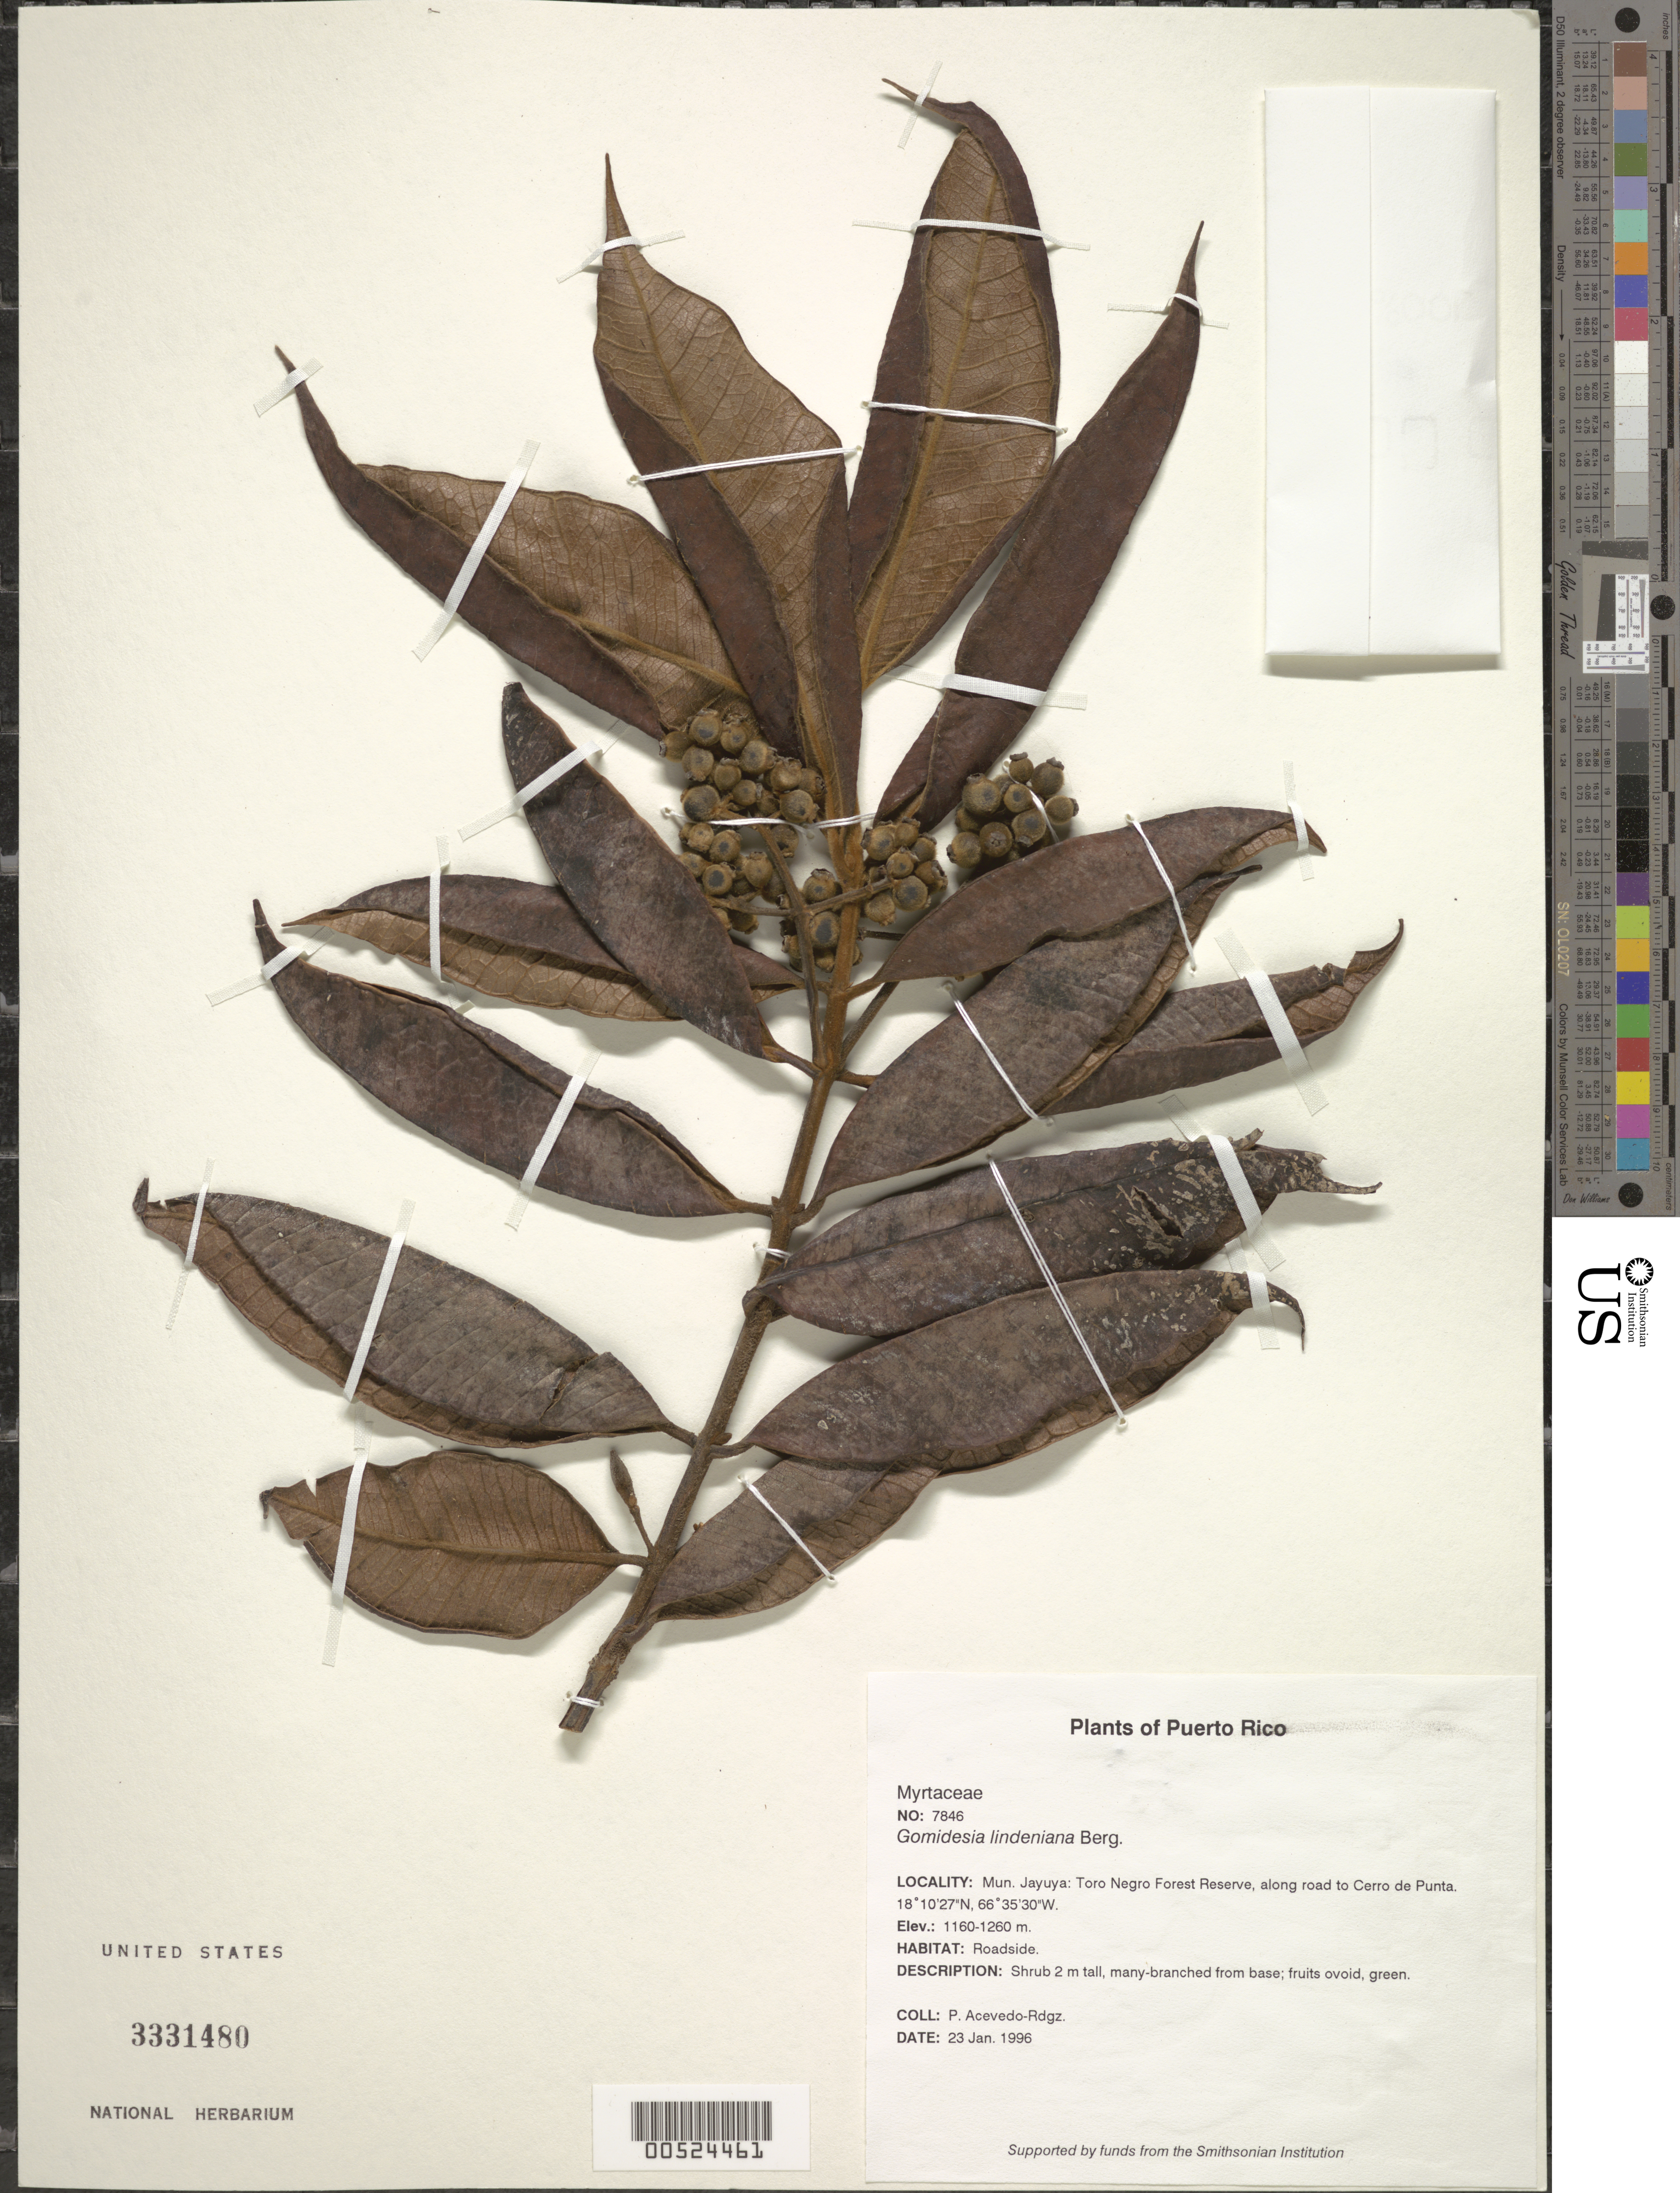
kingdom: Plantae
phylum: Tracheophyta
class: Magnoliopsida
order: Myrtales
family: Myrtaceae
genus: Myrcia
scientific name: Myrcia fenzliana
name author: O. Berg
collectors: P. Acevedo-Rodr. & G. J. Breckon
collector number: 7846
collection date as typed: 23 Jan 1996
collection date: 1996-01-23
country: Puerto Rico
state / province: Ponce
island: Puerto Rico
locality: Ponce: Jayuya, Toro Negro Forest Reserve, along road to Cerro de Punta.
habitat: Roadside.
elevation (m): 1300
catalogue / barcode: US 3331480